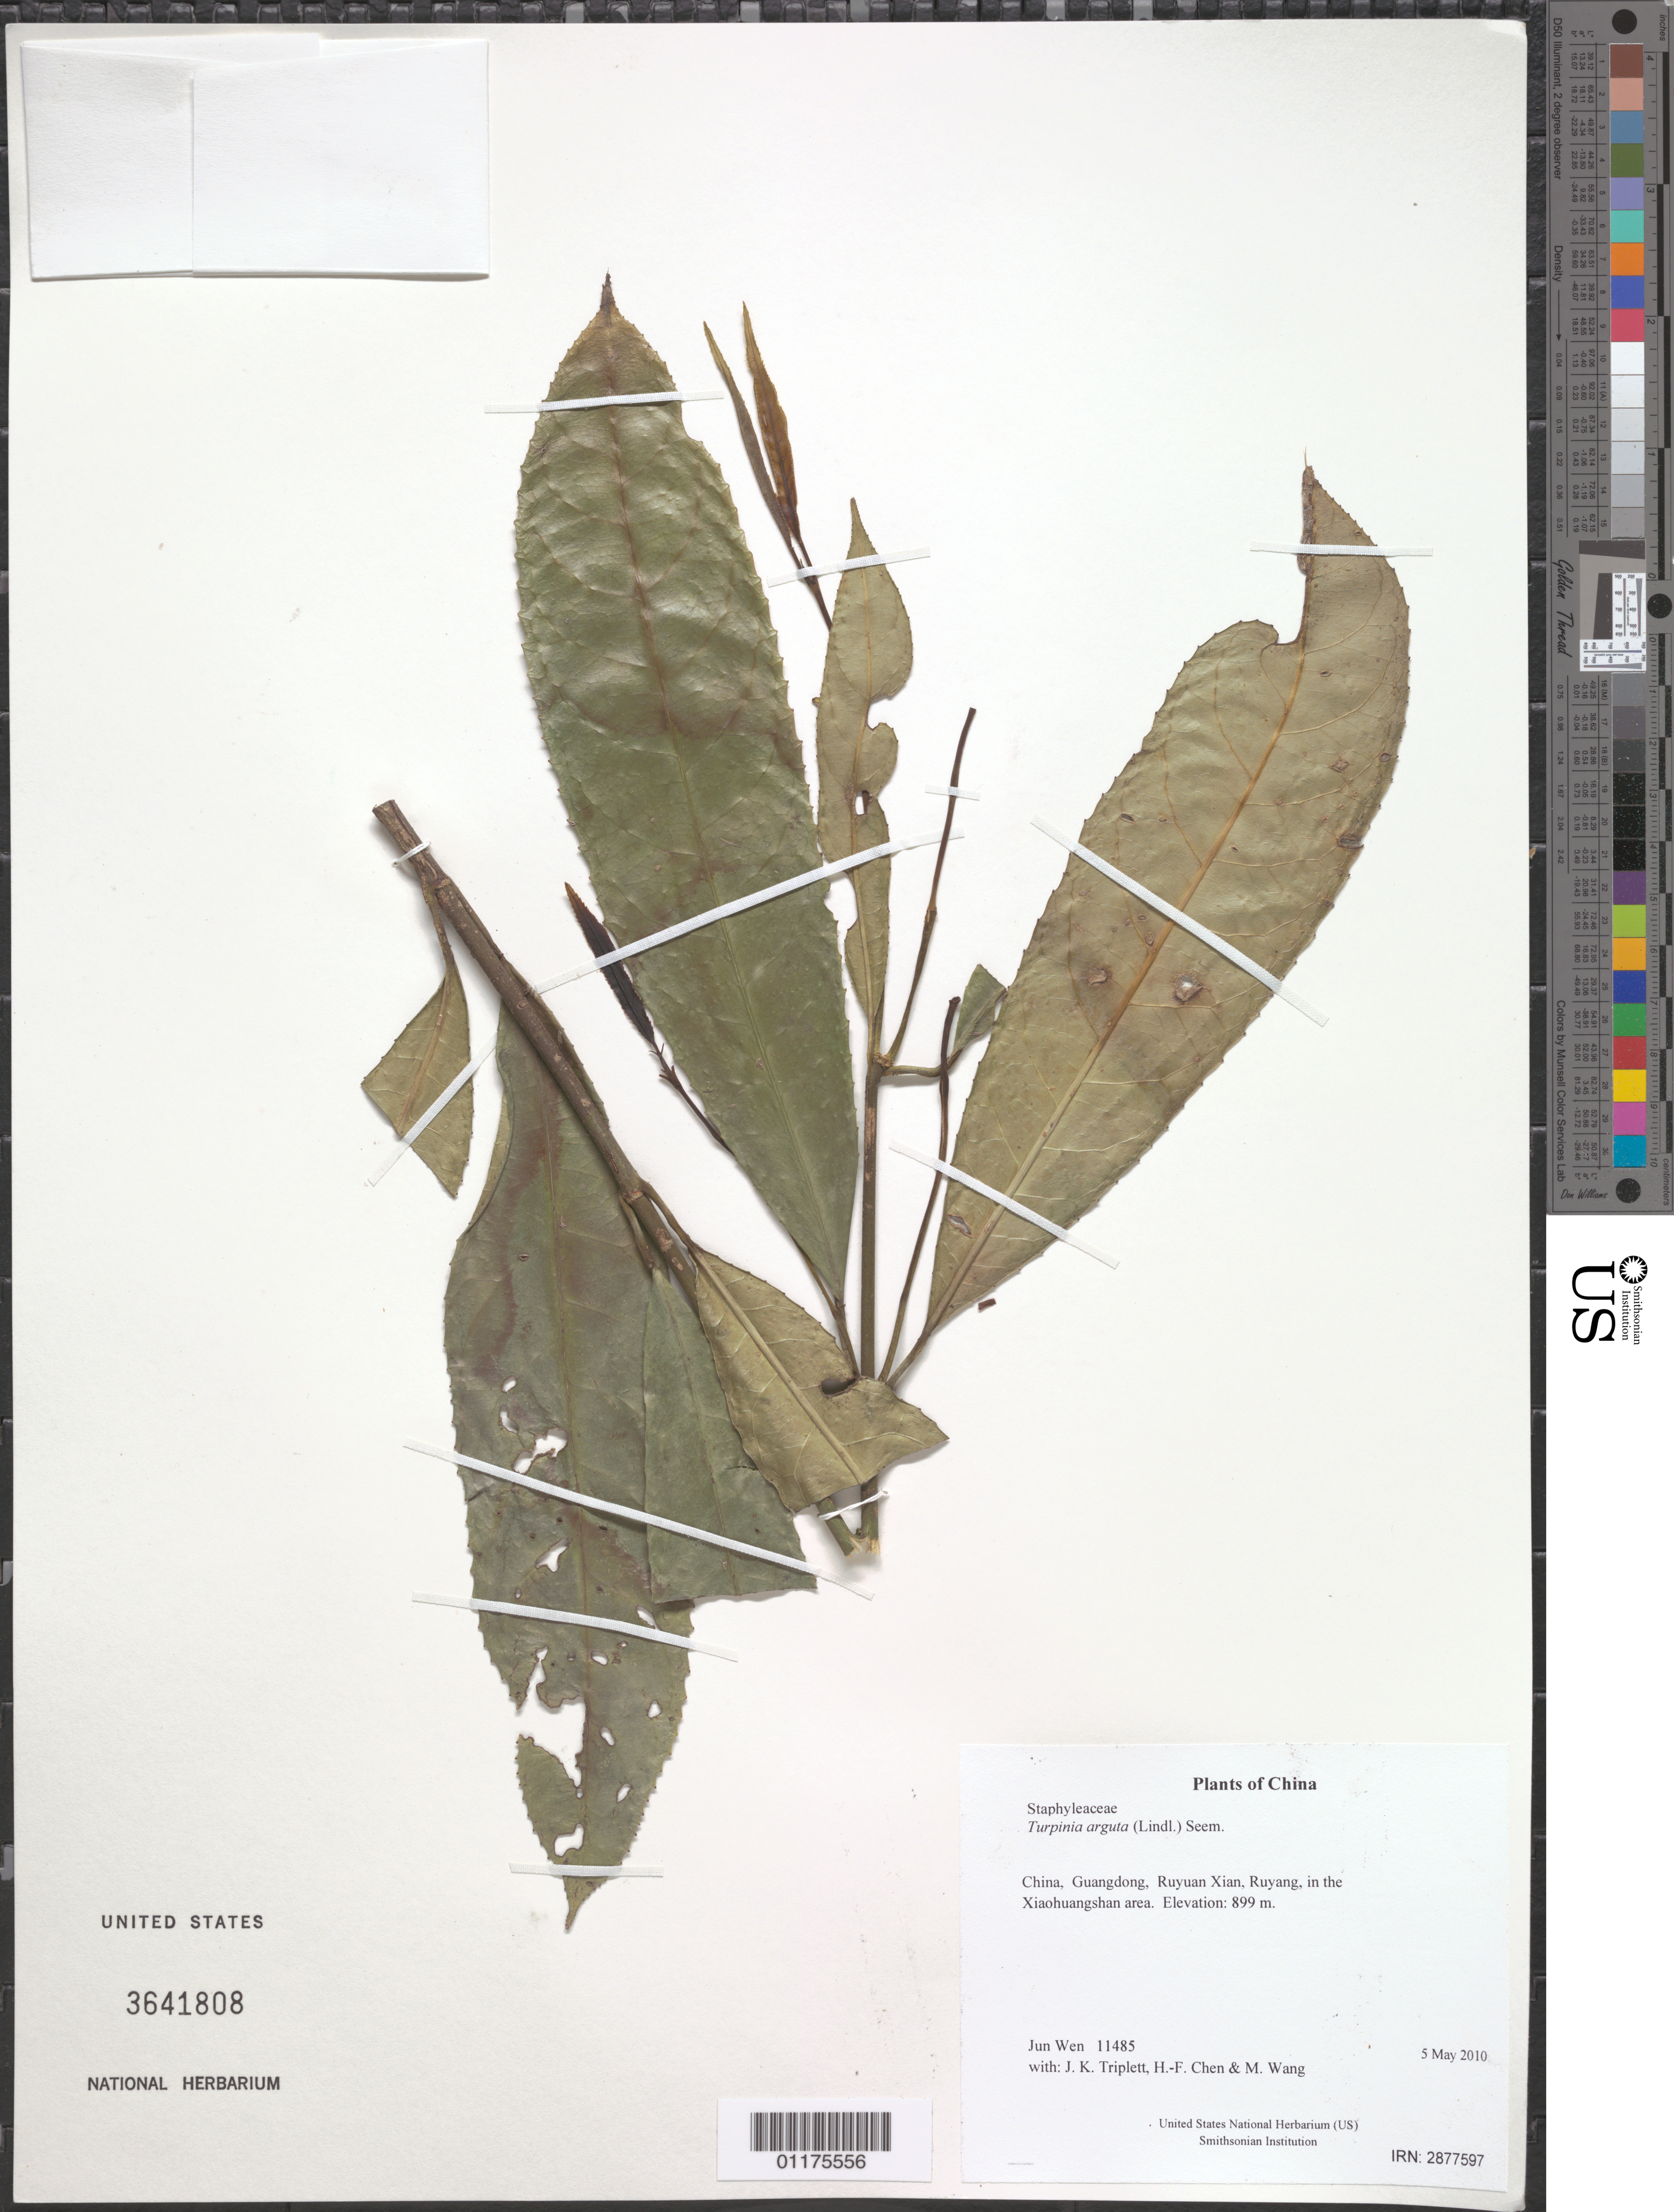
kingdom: Plantae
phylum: Tracheophyta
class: Magnoliopsida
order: Crossosomatales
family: Staphyleaceae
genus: Turpinia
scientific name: Turpinia arguta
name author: (Lindl.) Seem.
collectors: J. Wen, J. K. Triplett, H.-F. Chen & M. Wang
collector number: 11485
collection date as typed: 5 May 2010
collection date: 2010-05-05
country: China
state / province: Guangdong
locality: Ruyuan Xian, Ruyang, in the Xiaohuangshan area.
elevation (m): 899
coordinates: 24 54.721 N, 113 02.326 E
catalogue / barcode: US 3641808